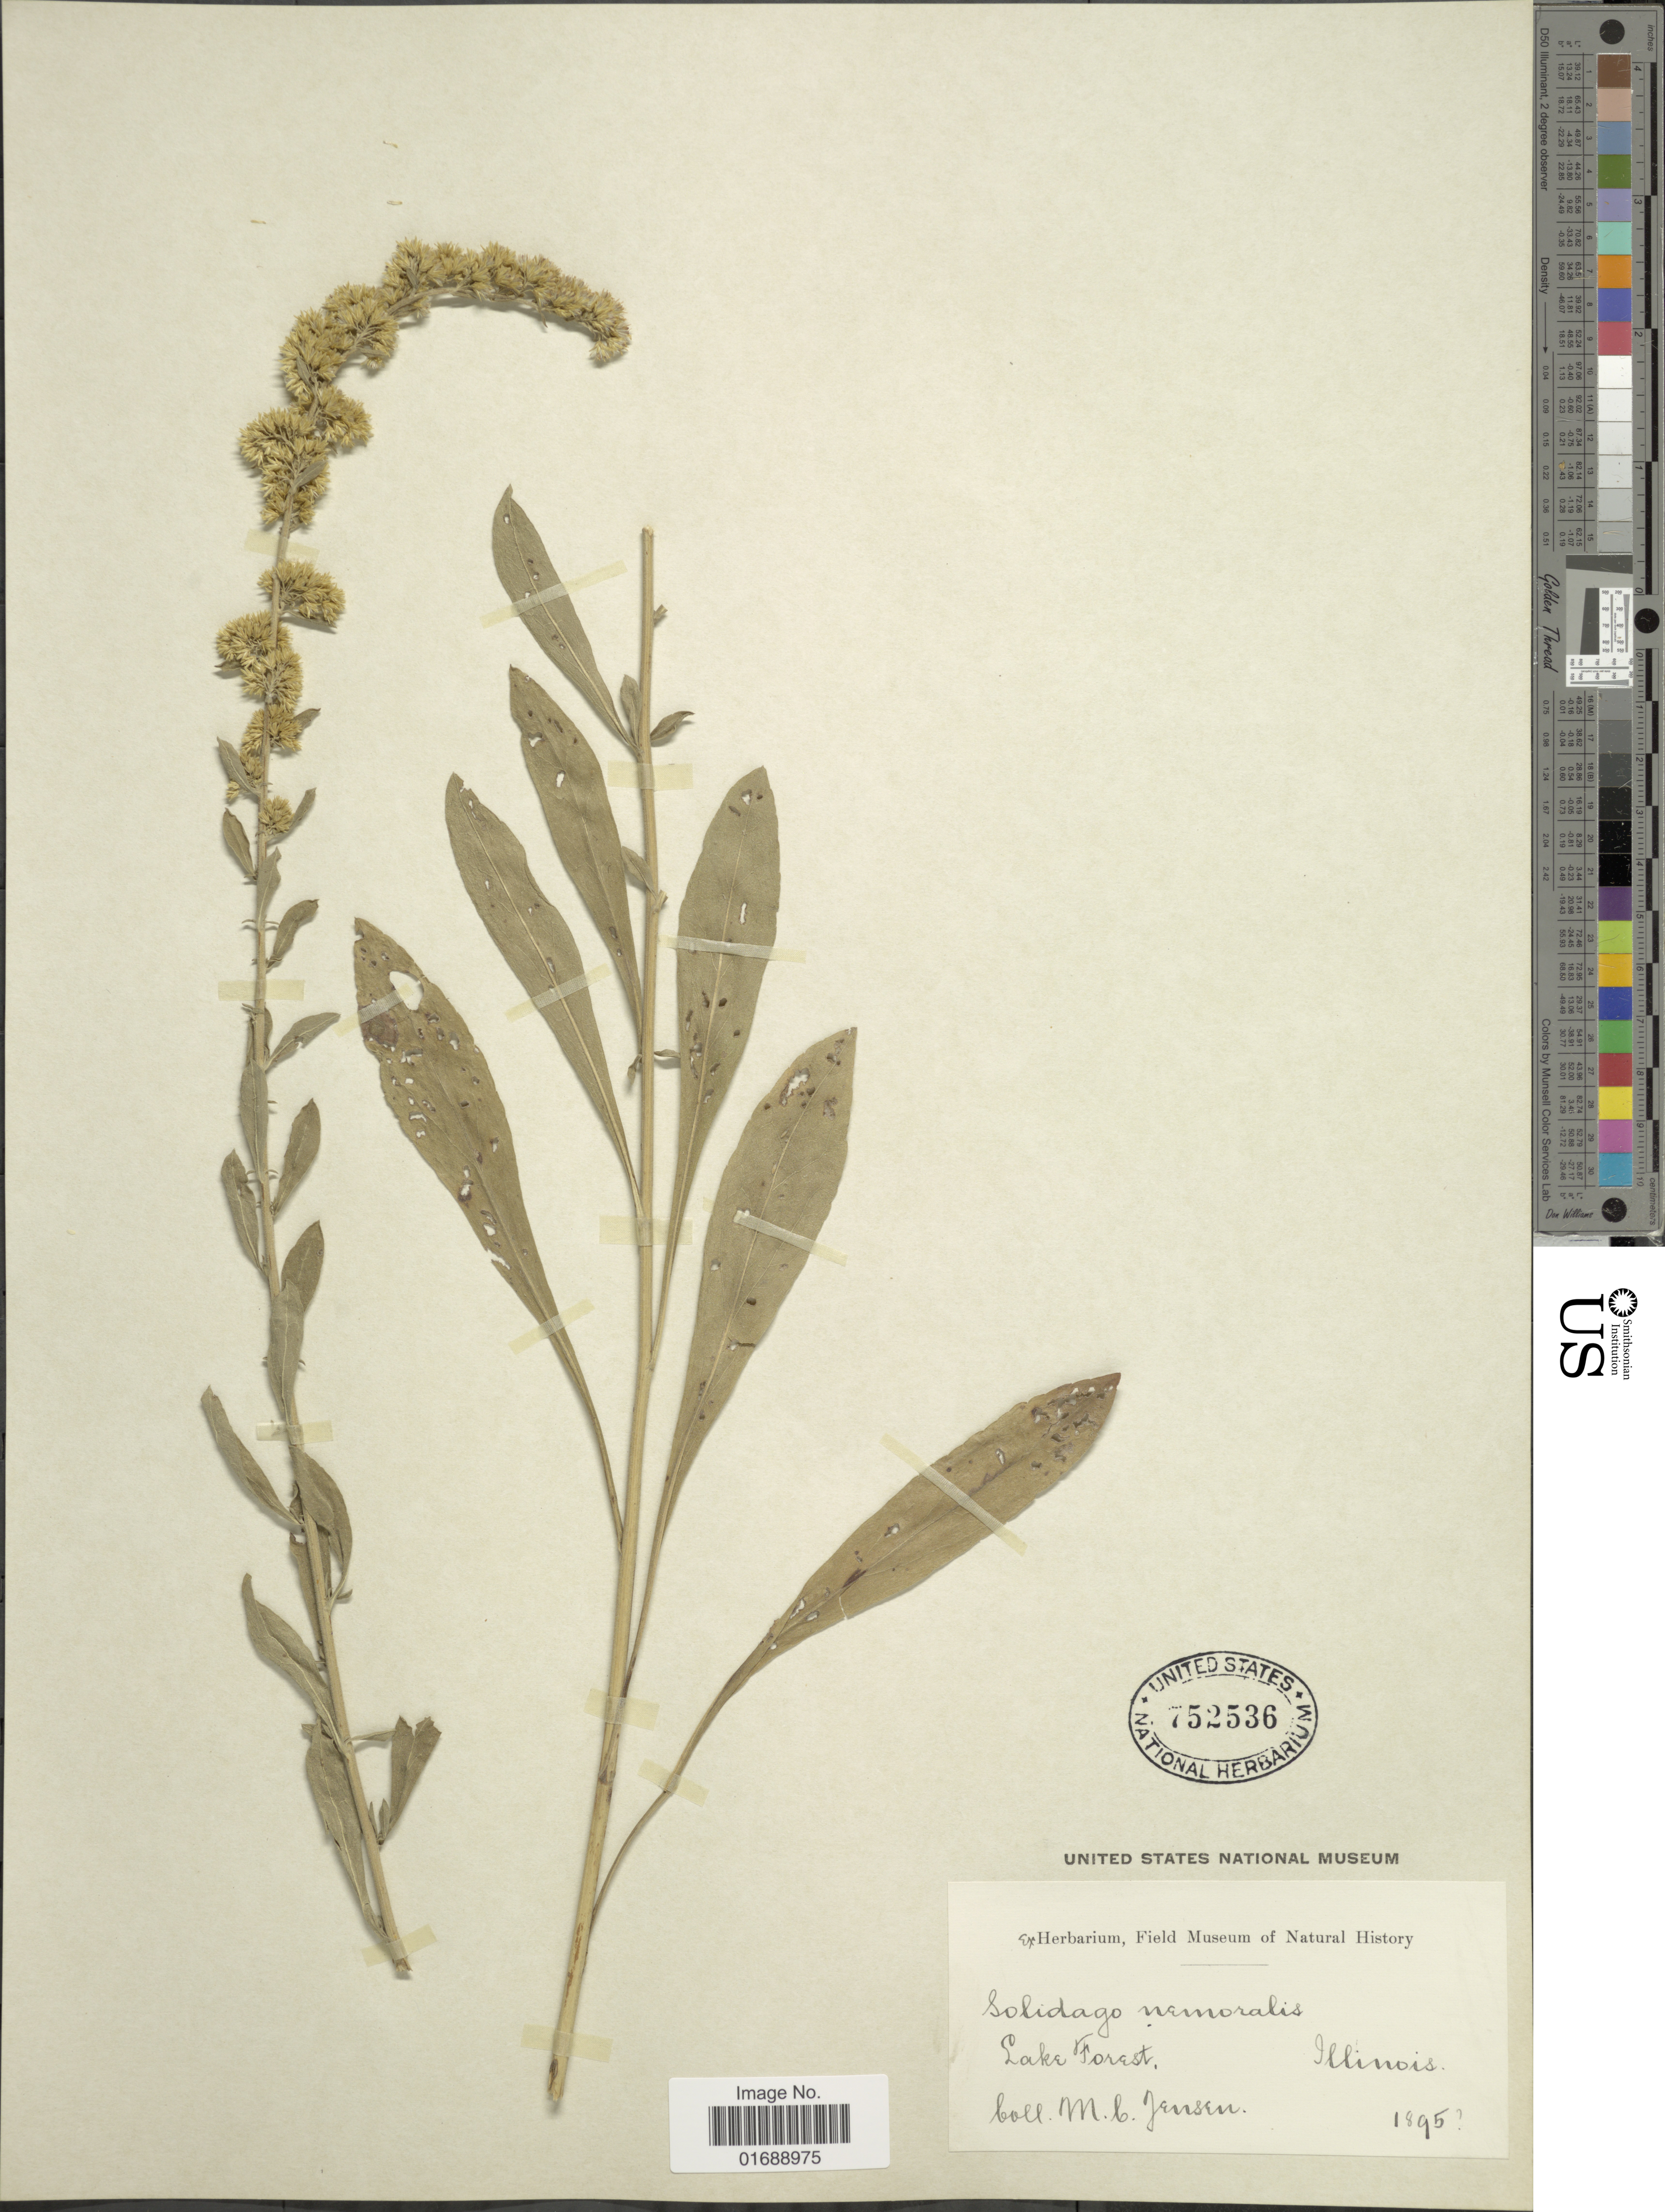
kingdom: Plantae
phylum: Tracheophyta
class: Magnoliopsida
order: Asterales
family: Asteraceae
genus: Solidago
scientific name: Solidago nemoralis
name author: Aiton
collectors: M. C. Jensen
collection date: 1895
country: United States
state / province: Illinois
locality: Lake Forest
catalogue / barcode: US 752536